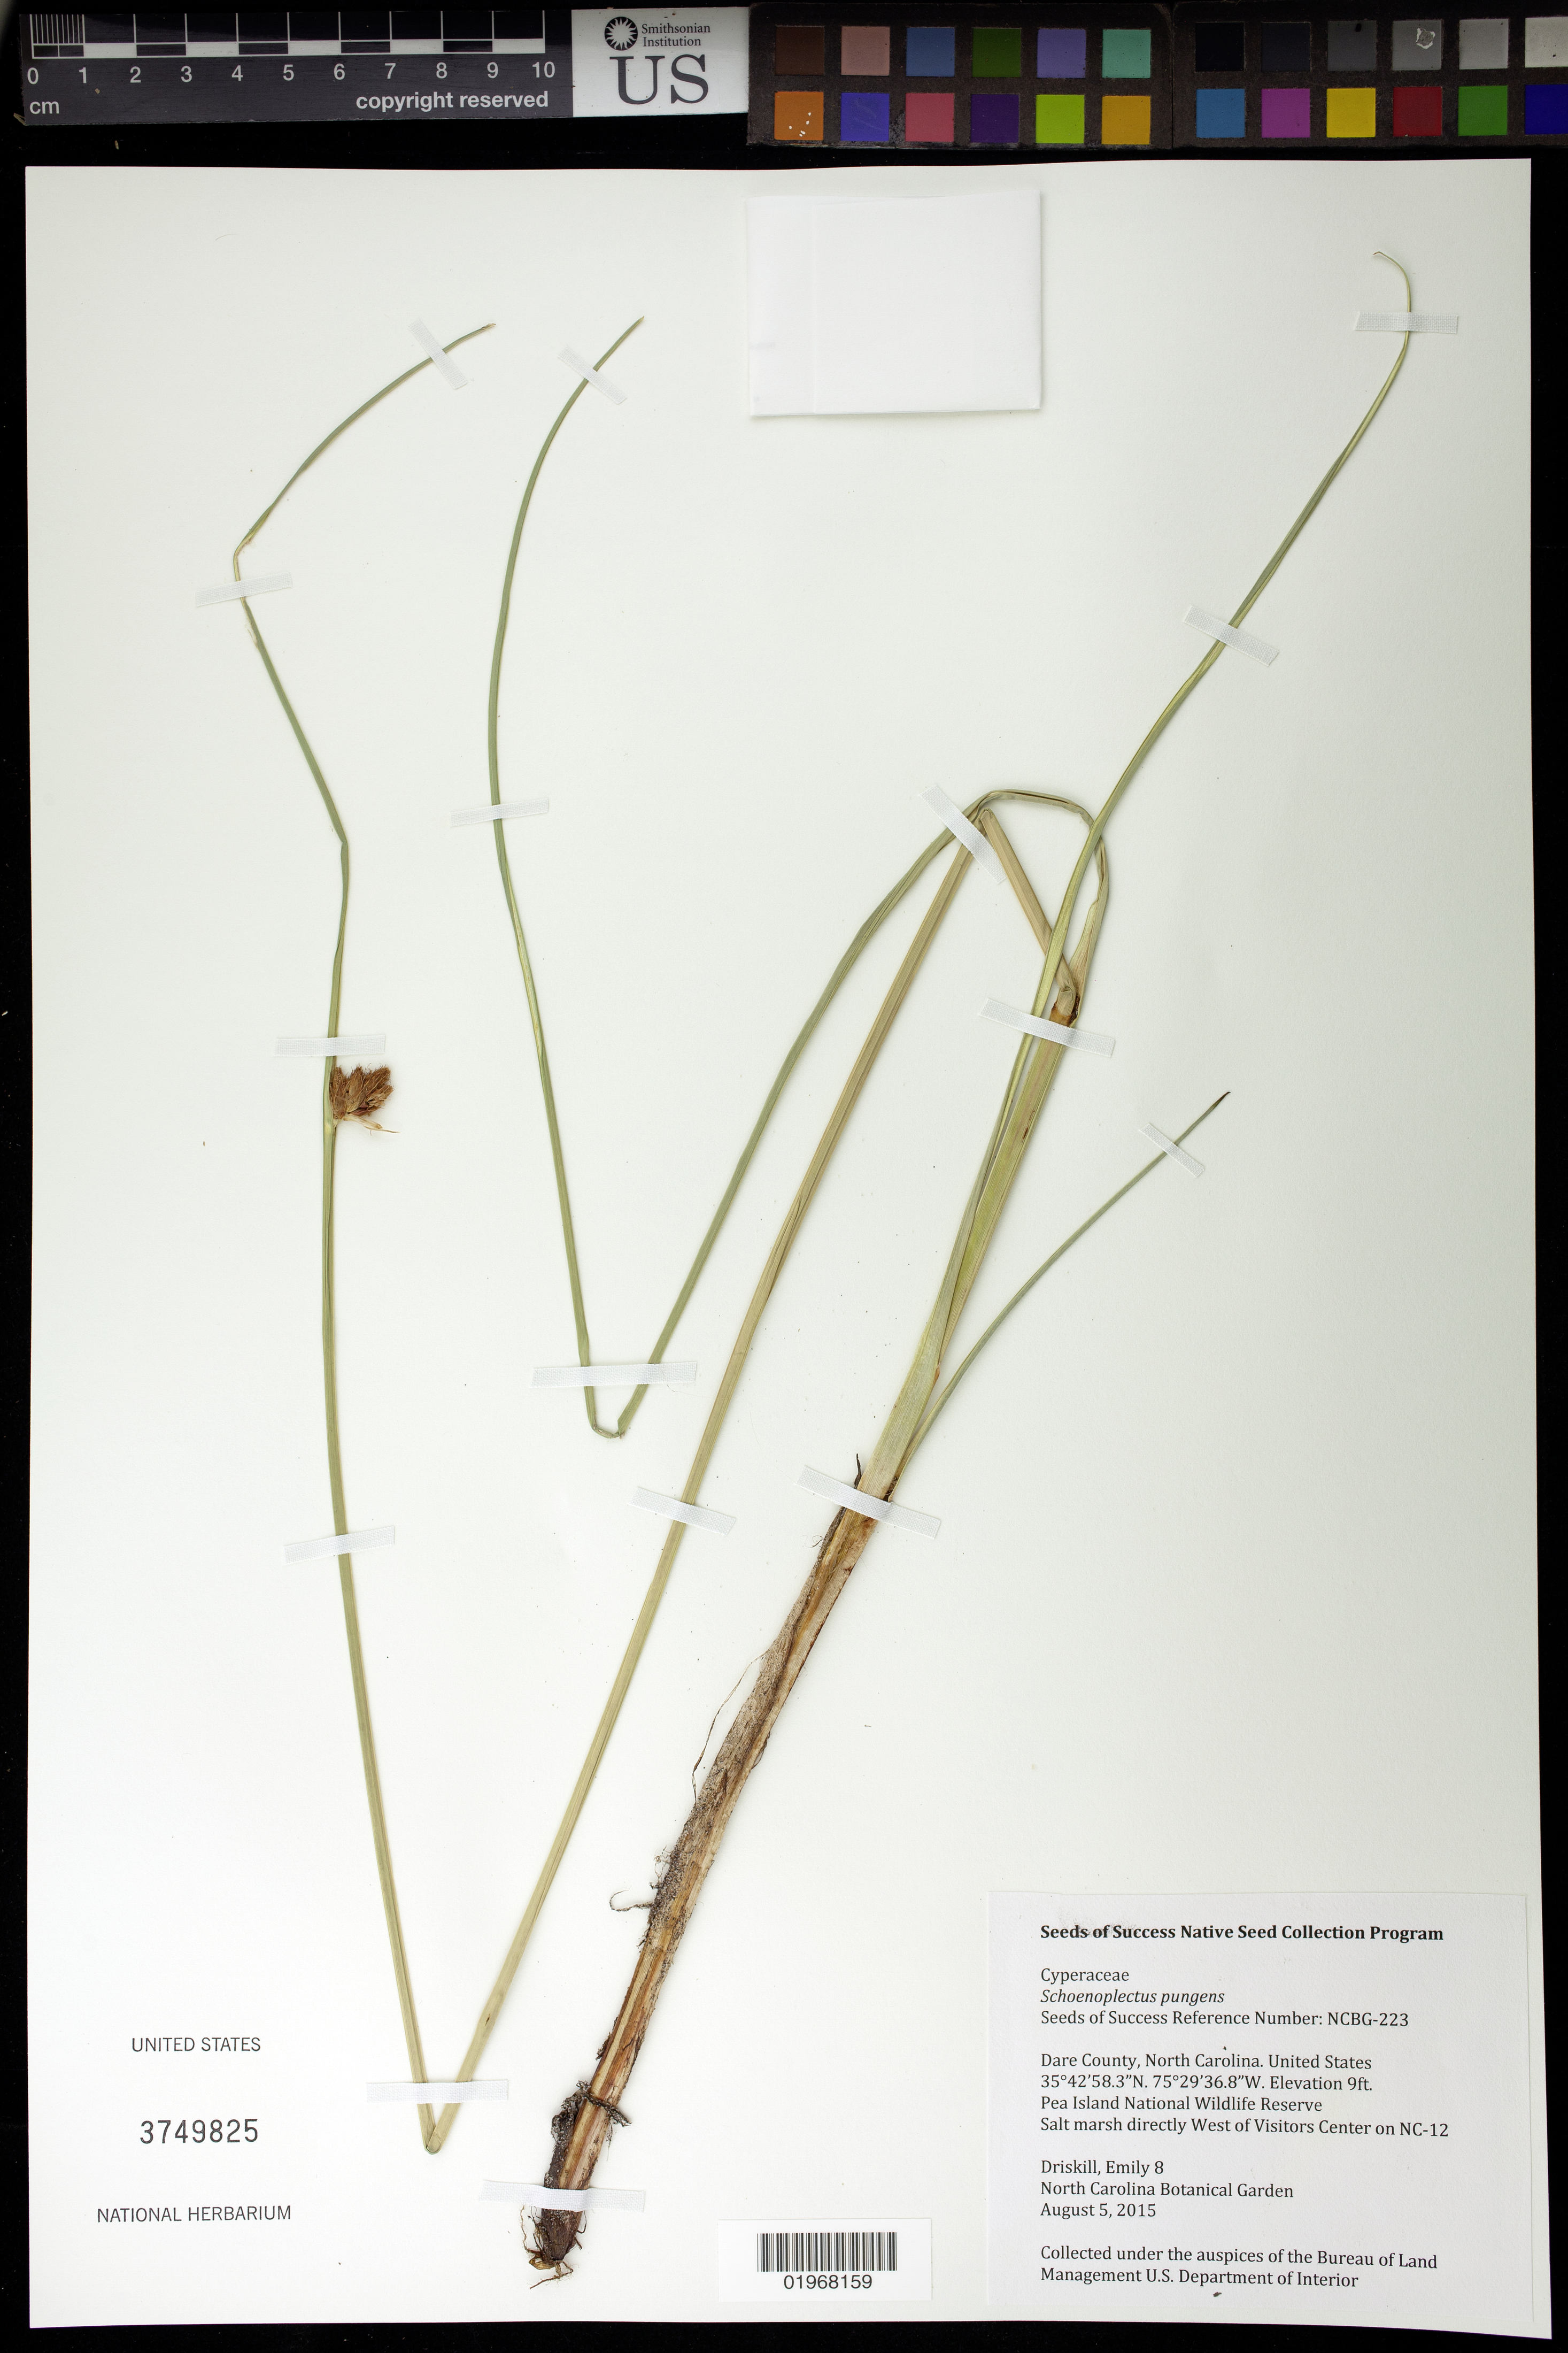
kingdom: Plantae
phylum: Tracheophyta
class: Liliopsida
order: Poales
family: Cyperaceae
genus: Schoenoplectus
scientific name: Schoenoplectus pungens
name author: (Vahl) Palla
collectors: E. Driskill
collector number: NCBG-223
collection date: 2015-08-05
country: United States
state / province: North Carolina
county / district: Dare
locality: Pea Island National Wildlife Refuge, visitor center area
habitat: Tidal marsh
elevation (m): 3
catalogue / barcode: US 3749825